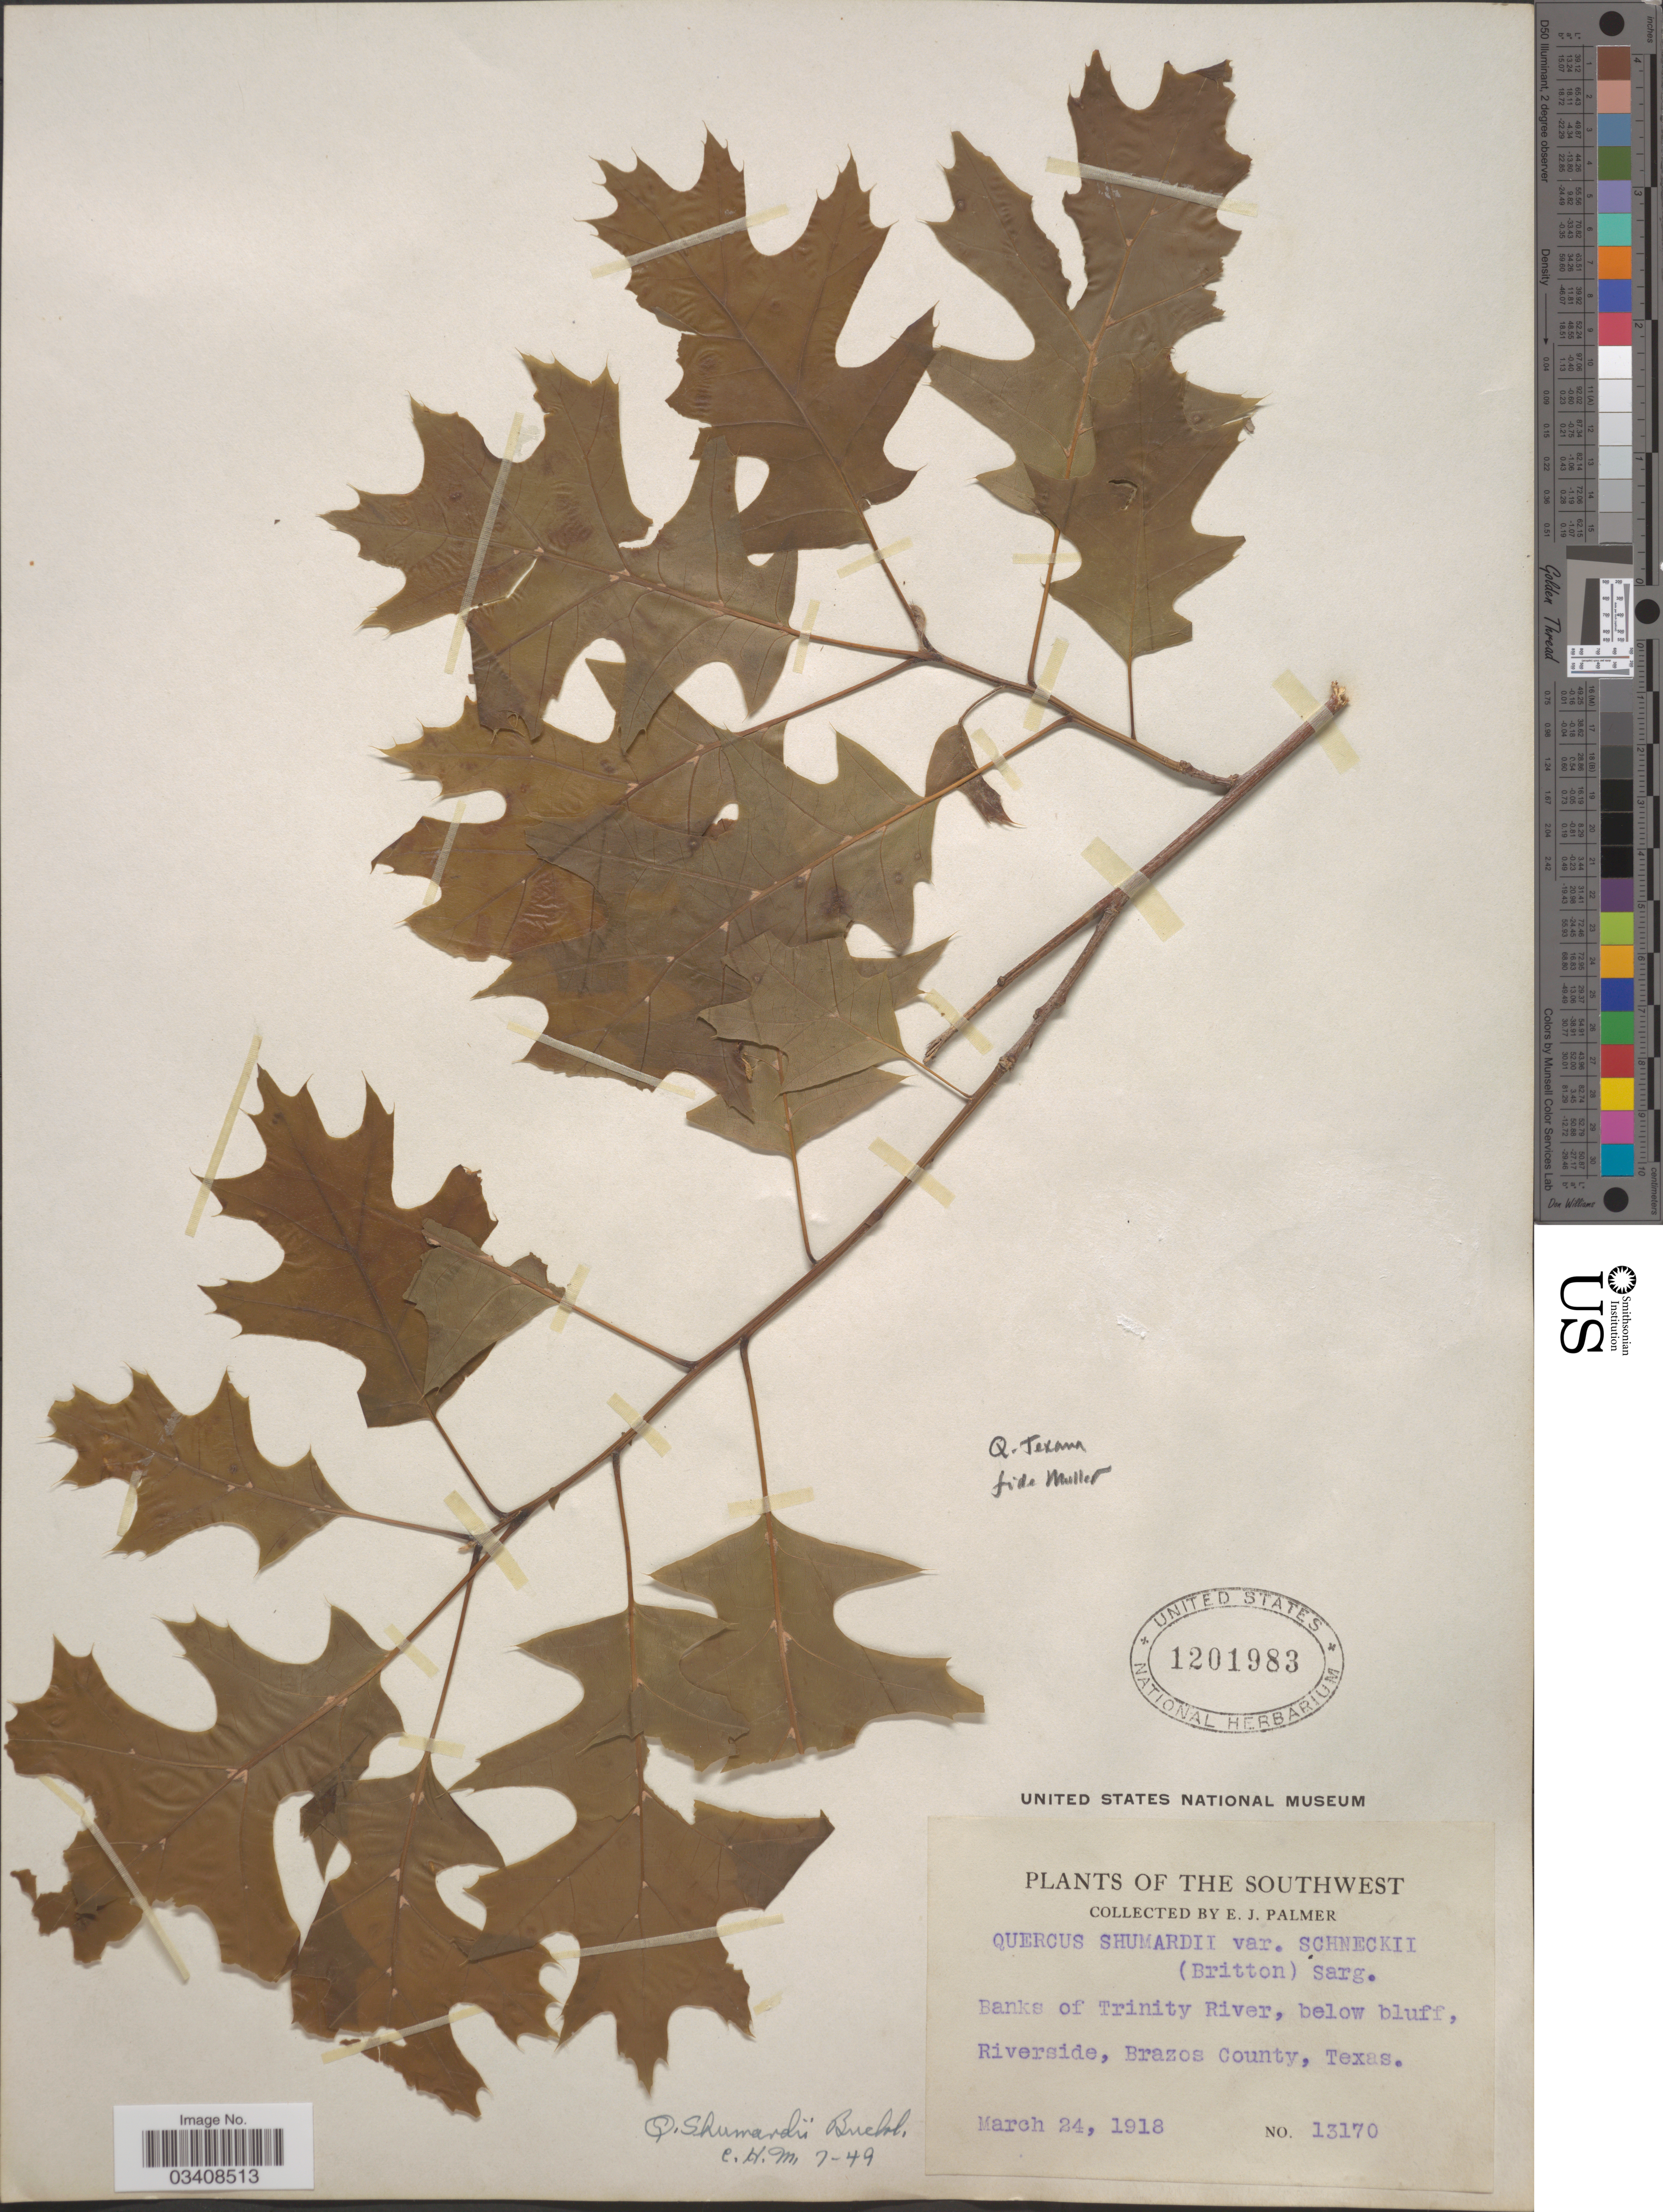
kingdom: Plantae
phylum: Tracheophyta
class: Magnoliopsida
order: Fagales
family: Fagaceae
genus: Quercus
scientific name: Quercus shumardii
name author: Buckley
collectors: E. J. Palmer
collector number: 13170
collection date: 1918-03-24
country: United States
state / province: Texas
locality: The Southwest. Banks of Trinity River, below bluff, Riverside, Brazos County.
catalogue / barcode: US 1201983